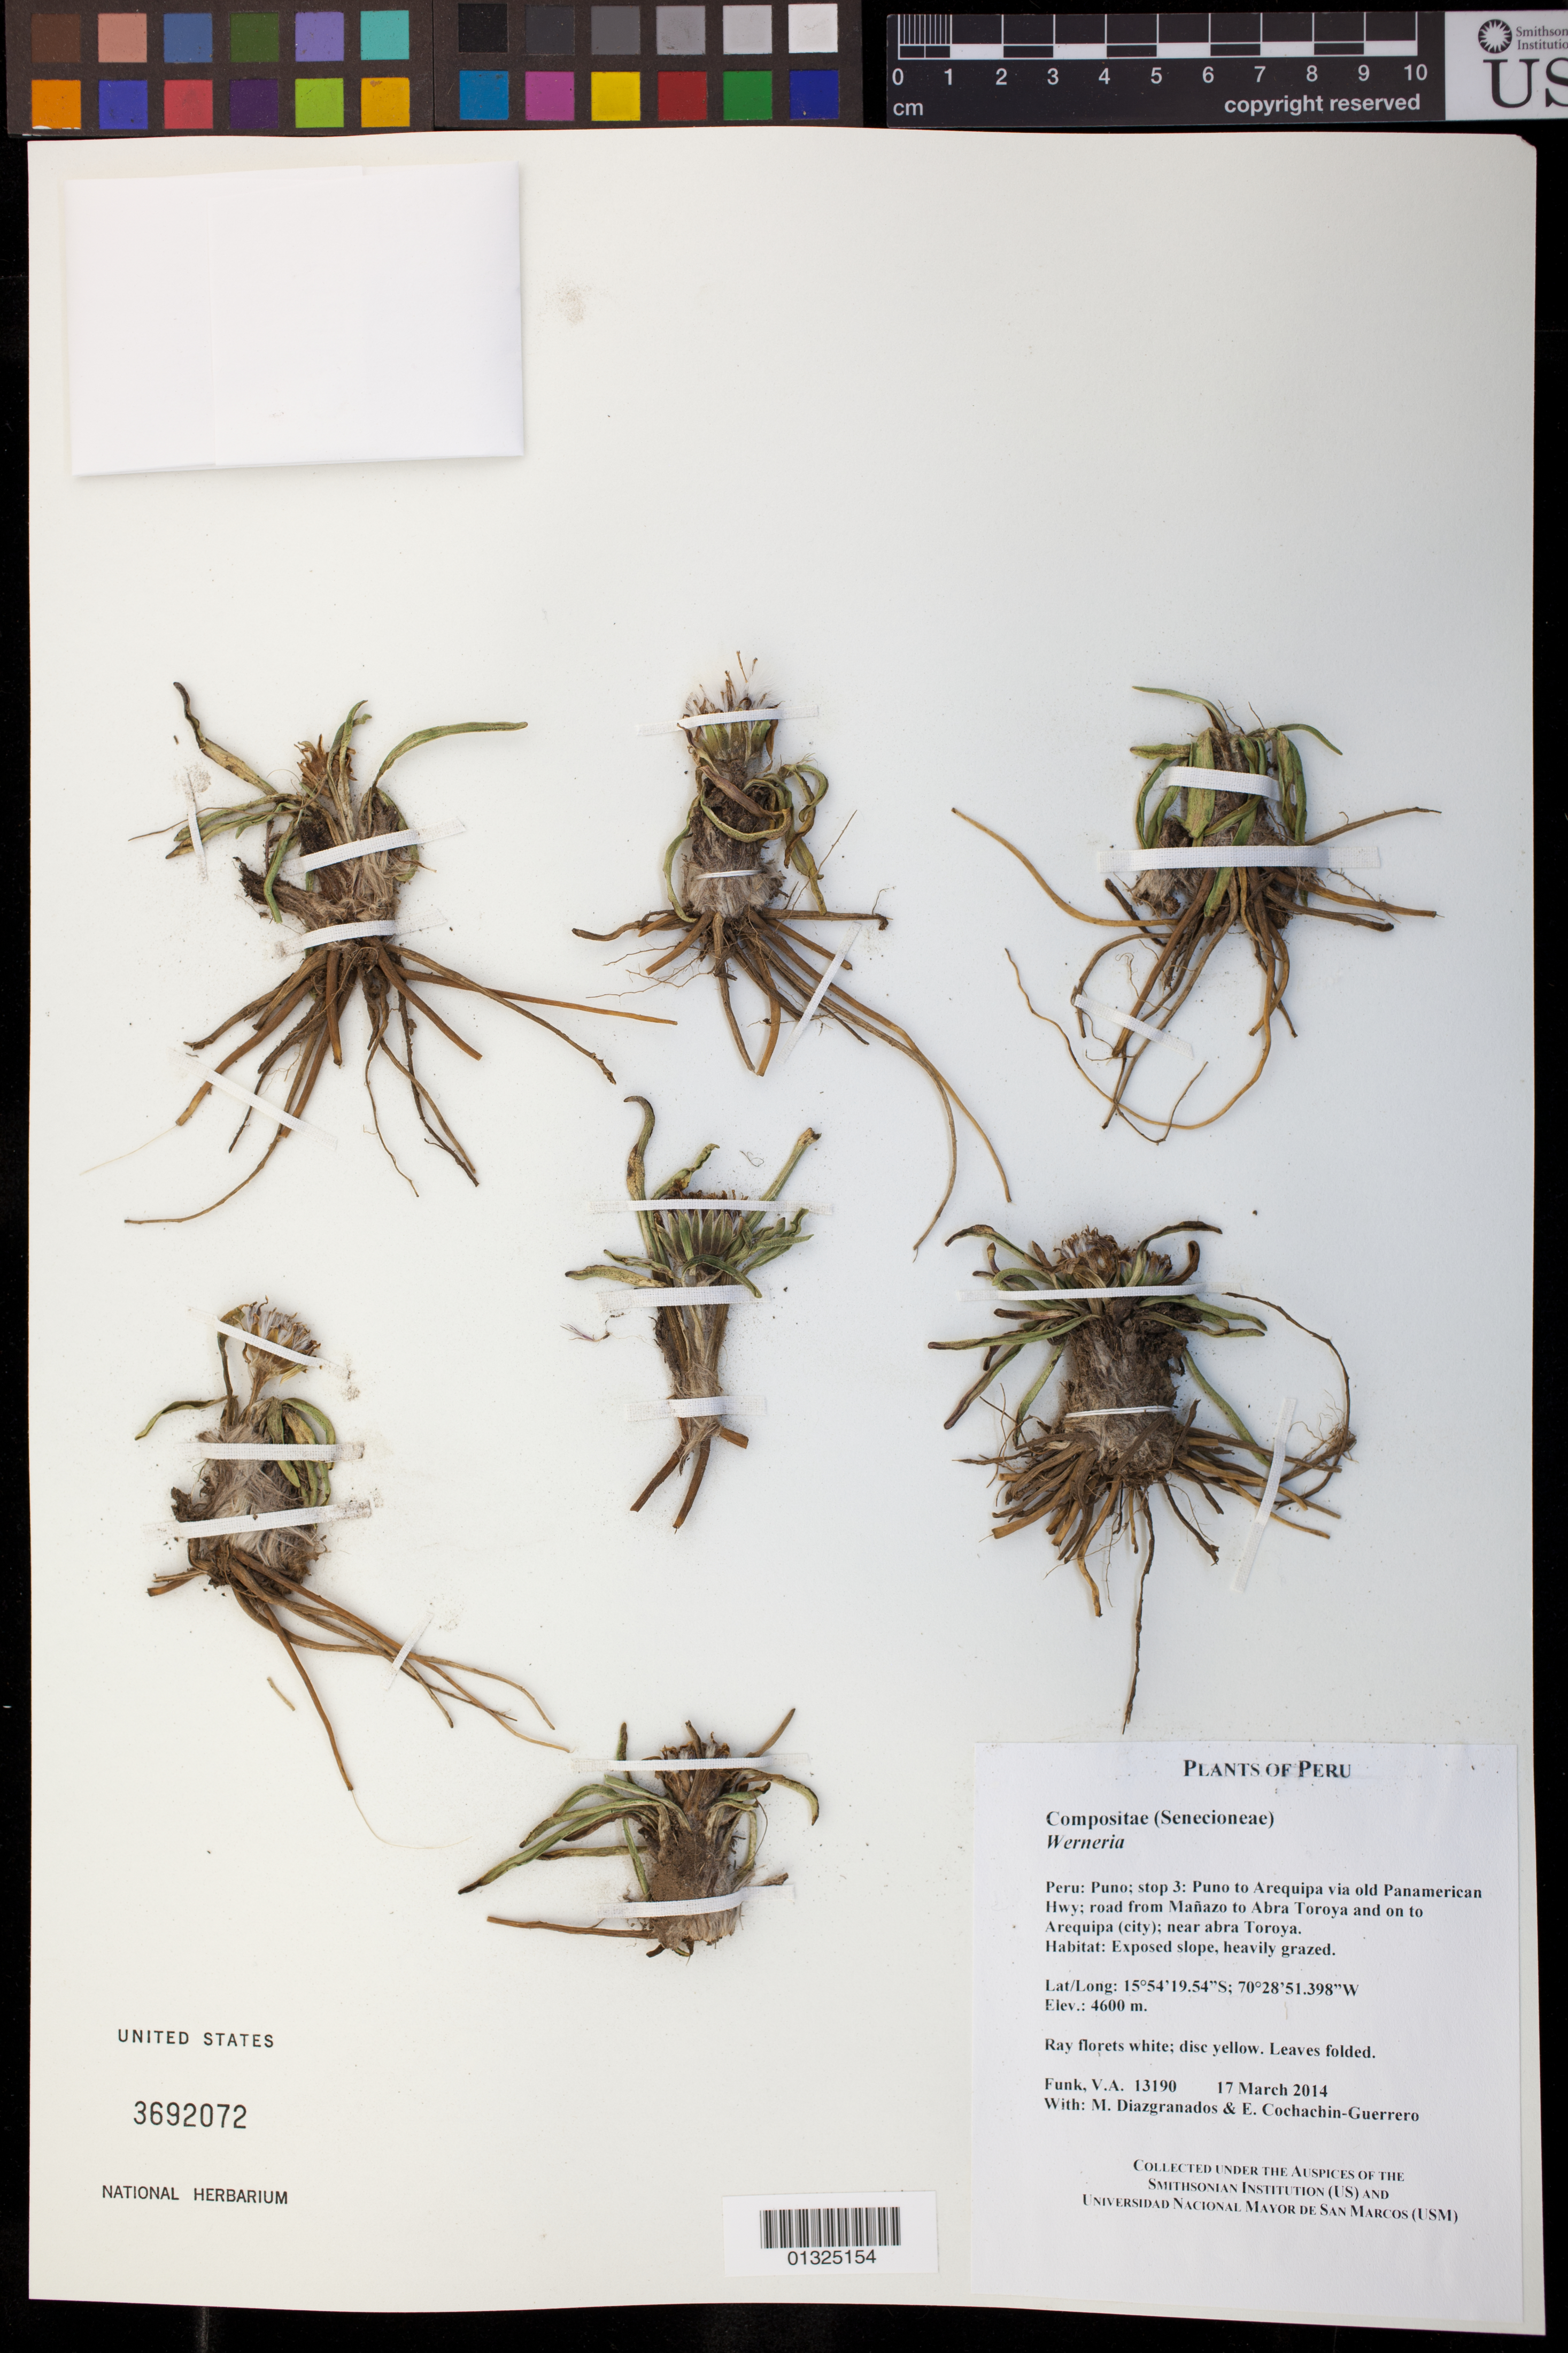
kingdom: Plantae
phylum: Tracheophyta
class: Magnoliopsida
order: Asterales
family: Asteraceae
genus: Werneria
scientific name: Werneria nubigena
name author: Kunth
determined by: Calvo, Joel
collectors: M. Diazgranados C. & E. Cochachin Guerrero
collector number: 13190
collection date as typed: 17 March 2014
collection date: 2014-03-17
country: Peru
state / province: Puno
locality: Puno to Arequipa via old Panamerican Hwy; road from Manazo to Abra Toroya and on to Arequipa (city); near abra Toroya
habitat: Exposed slope, heavily grazed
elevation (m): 4600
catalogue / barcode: US 3692072